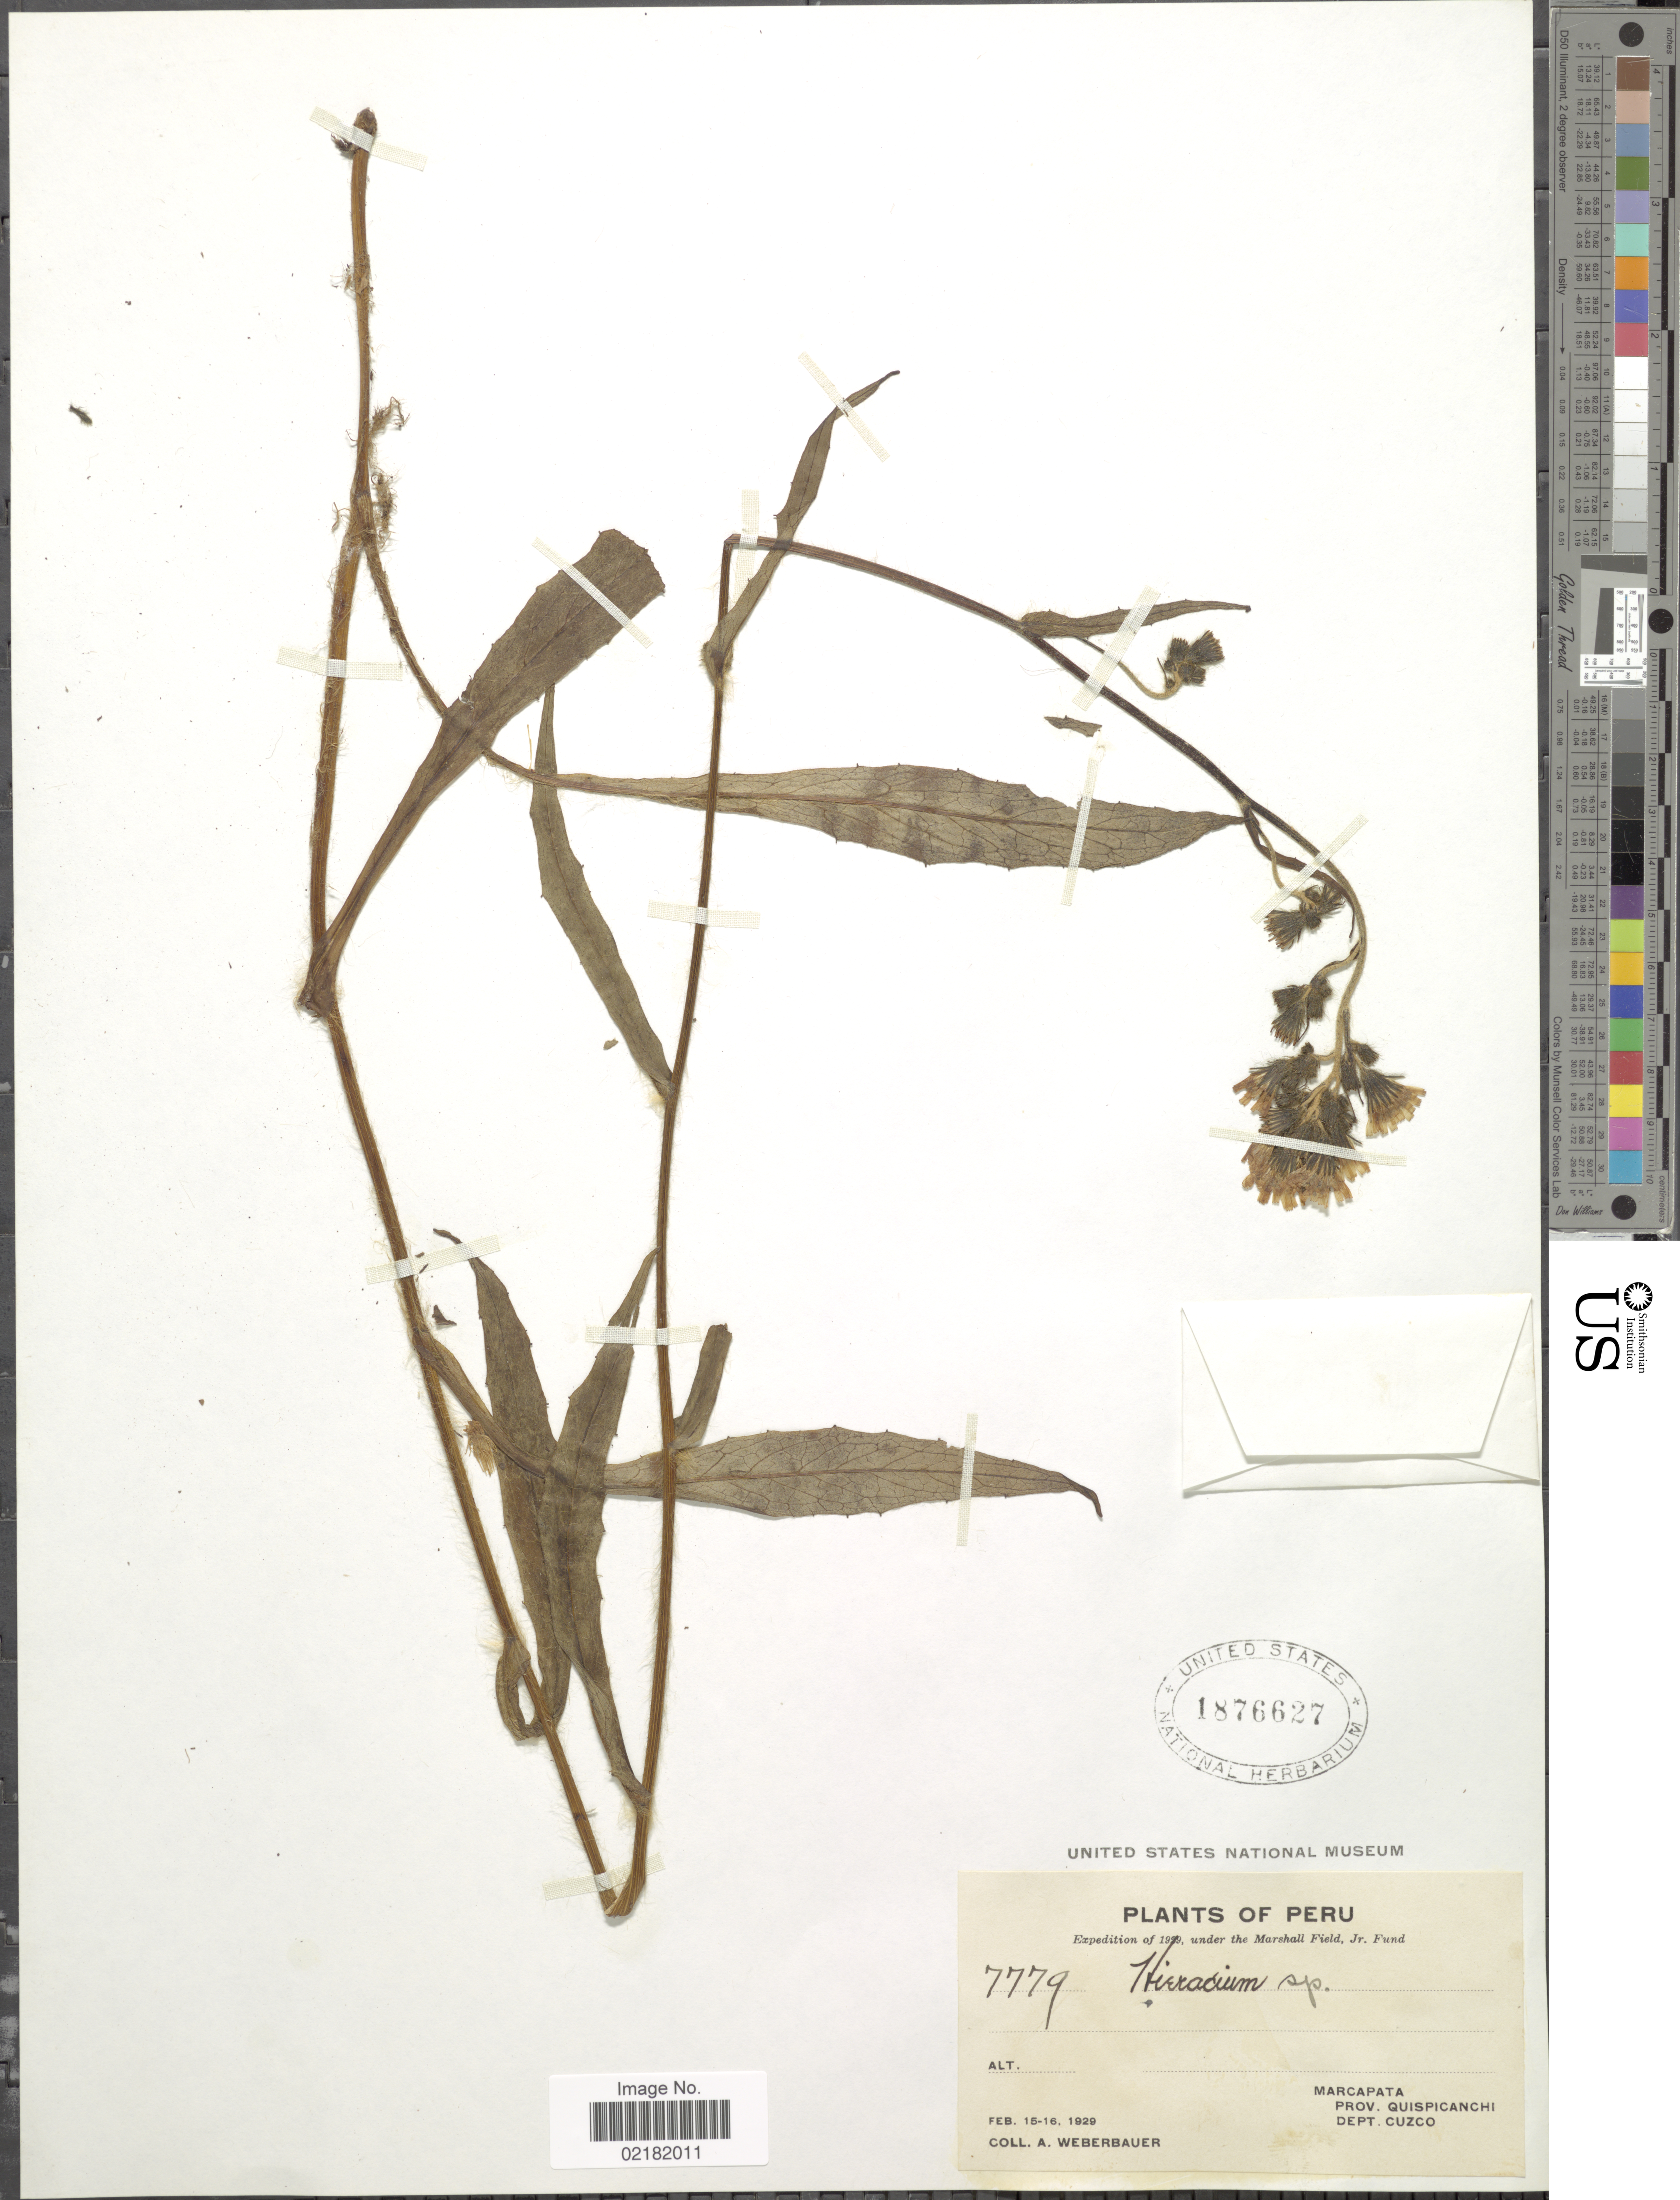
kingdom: Plantae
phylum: Tracheophyta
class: Magnoliopsida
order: Asterales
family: Asteraceae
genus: Hieracium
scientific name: Hieracium repandulare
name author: Druce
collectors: A. Weberbauer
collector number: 7779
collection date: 1929-02-15/1929-02-16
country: Peru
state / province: Cusco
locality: Marcapata, Prov. Quispicanchi.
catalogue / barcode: US 1876627